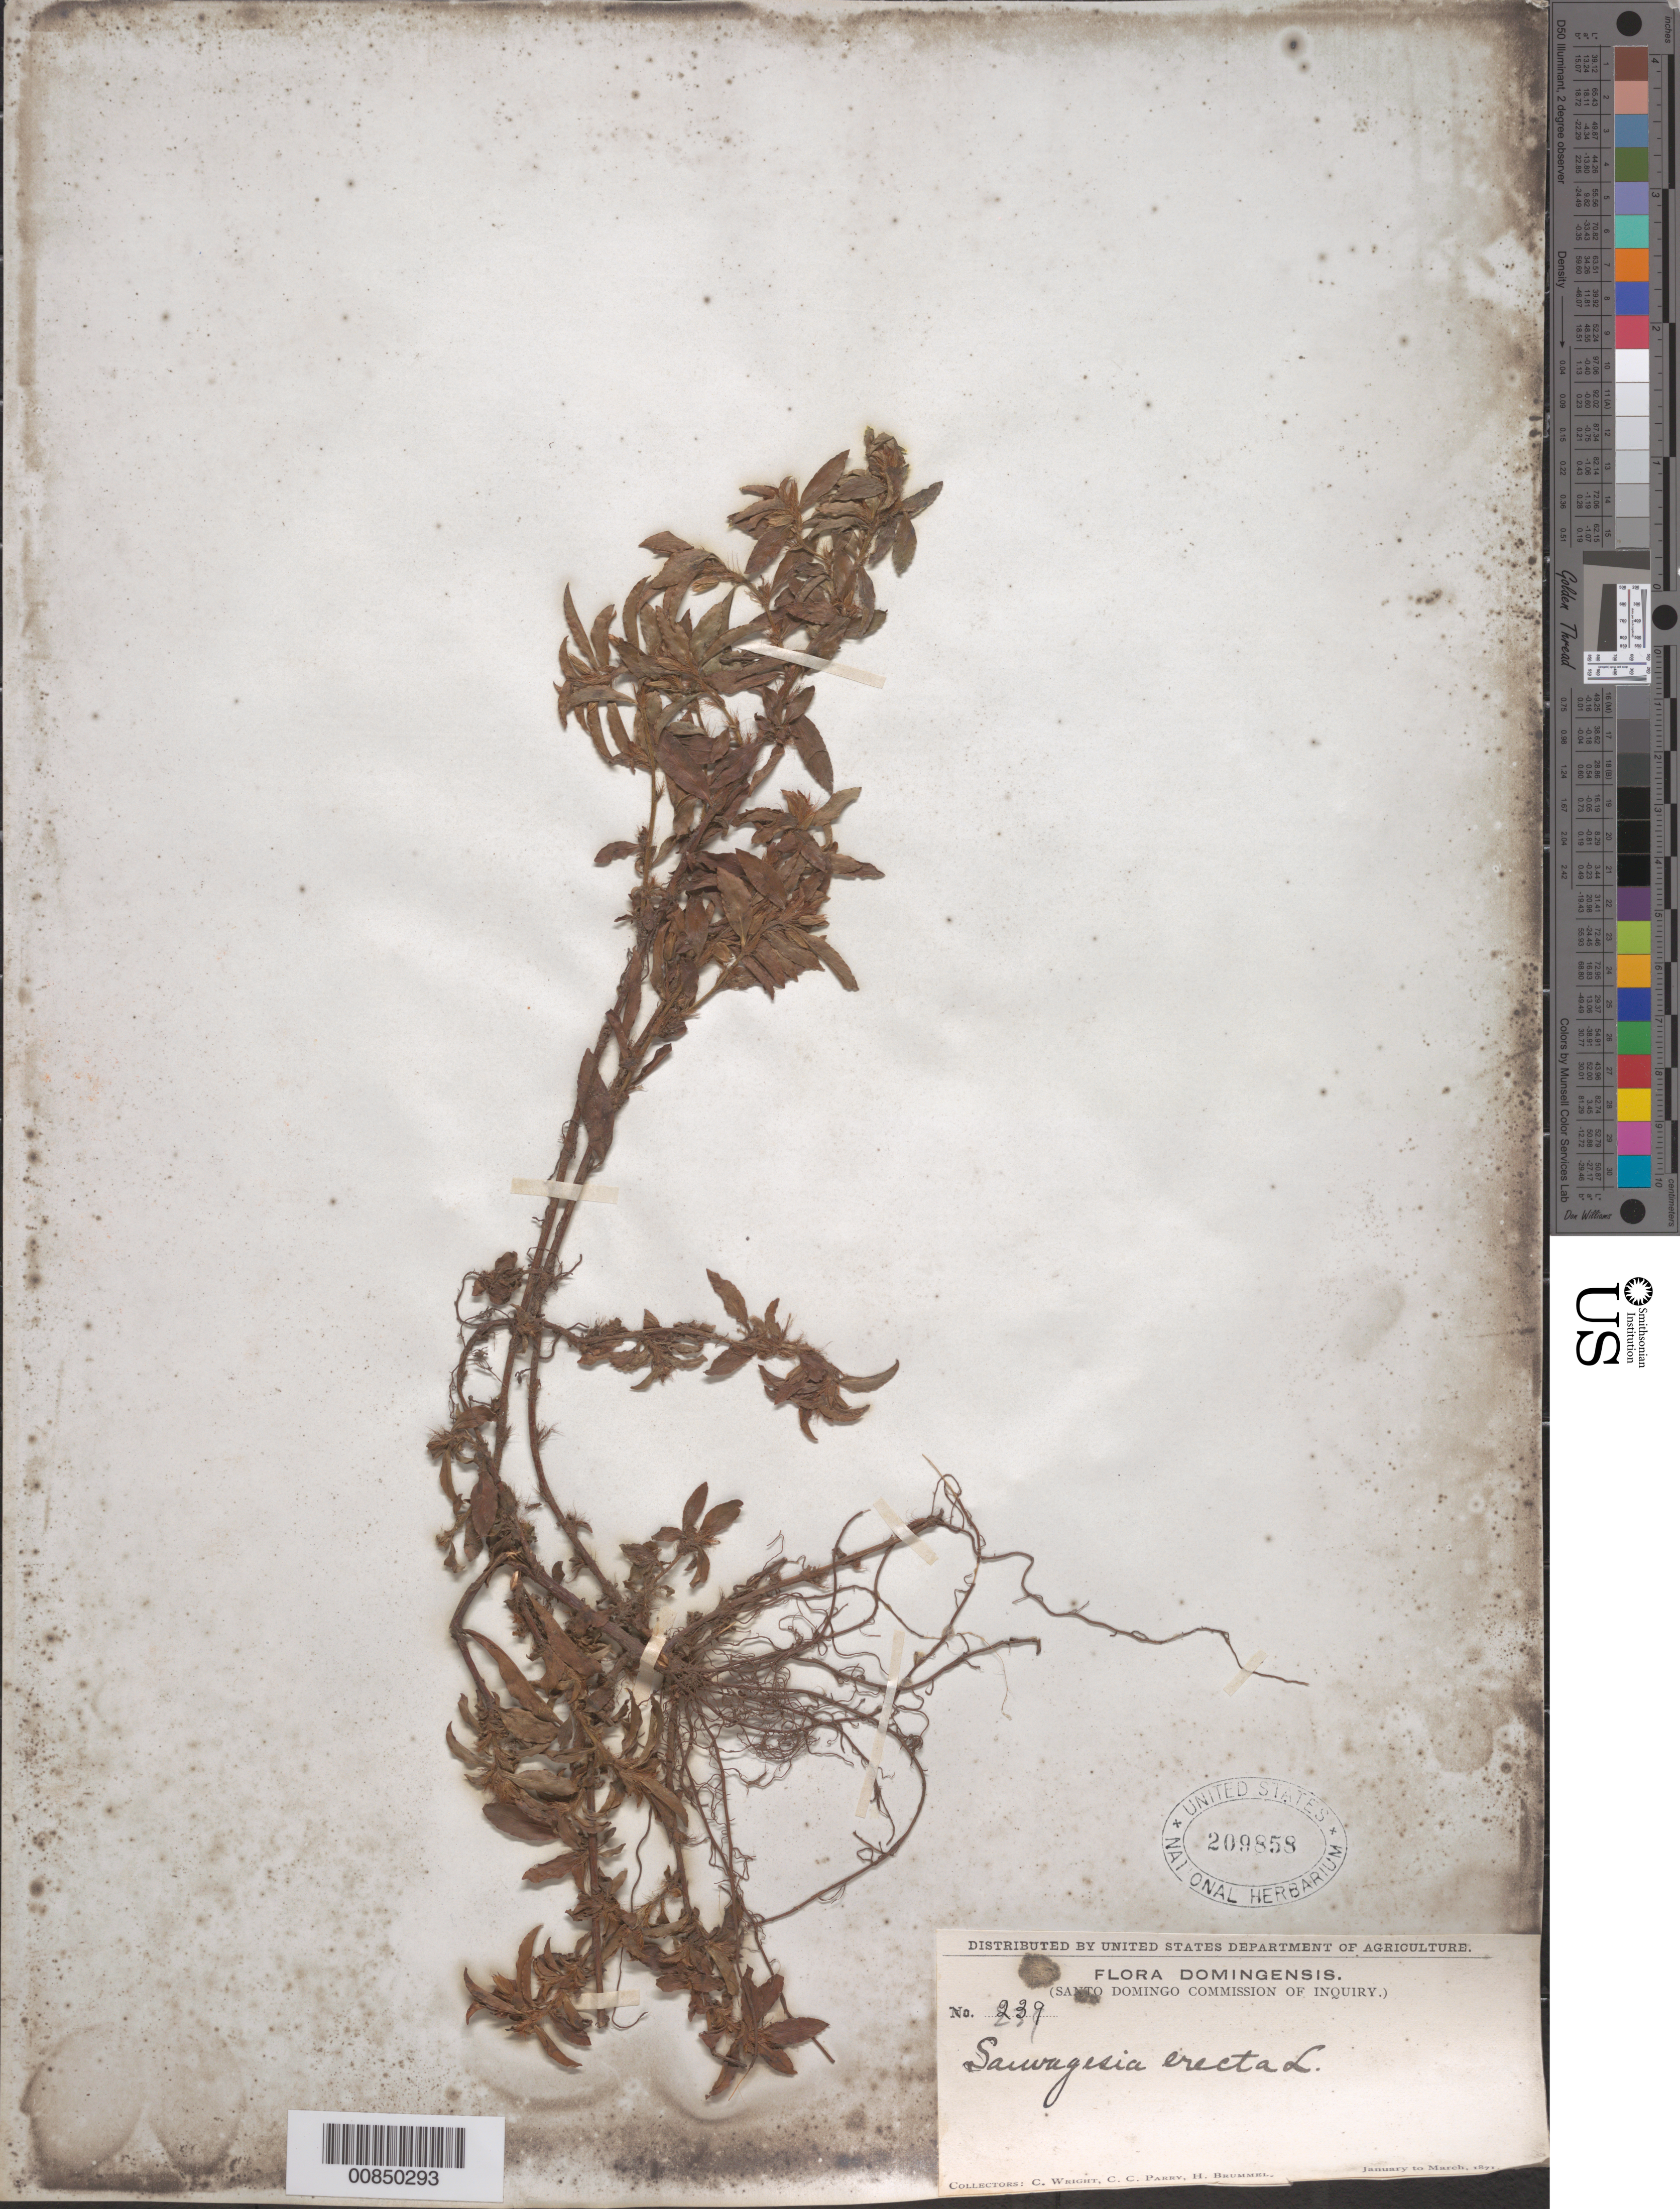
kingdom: Plantae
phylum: Tracheophyta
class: Magnoliopsida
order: Malpighiales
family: Ochnaceae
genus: Sauvagesia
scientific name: Sauvagesia erecta subsp. erecta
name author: L.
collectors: C. Wright, C. C. Parry & H. Brummel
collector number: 239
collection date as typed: Jan 1871 to -- Mar 1871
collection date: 1871-01/1871-03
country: Dominican Republic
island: Hispaniola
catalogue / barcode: US 209858